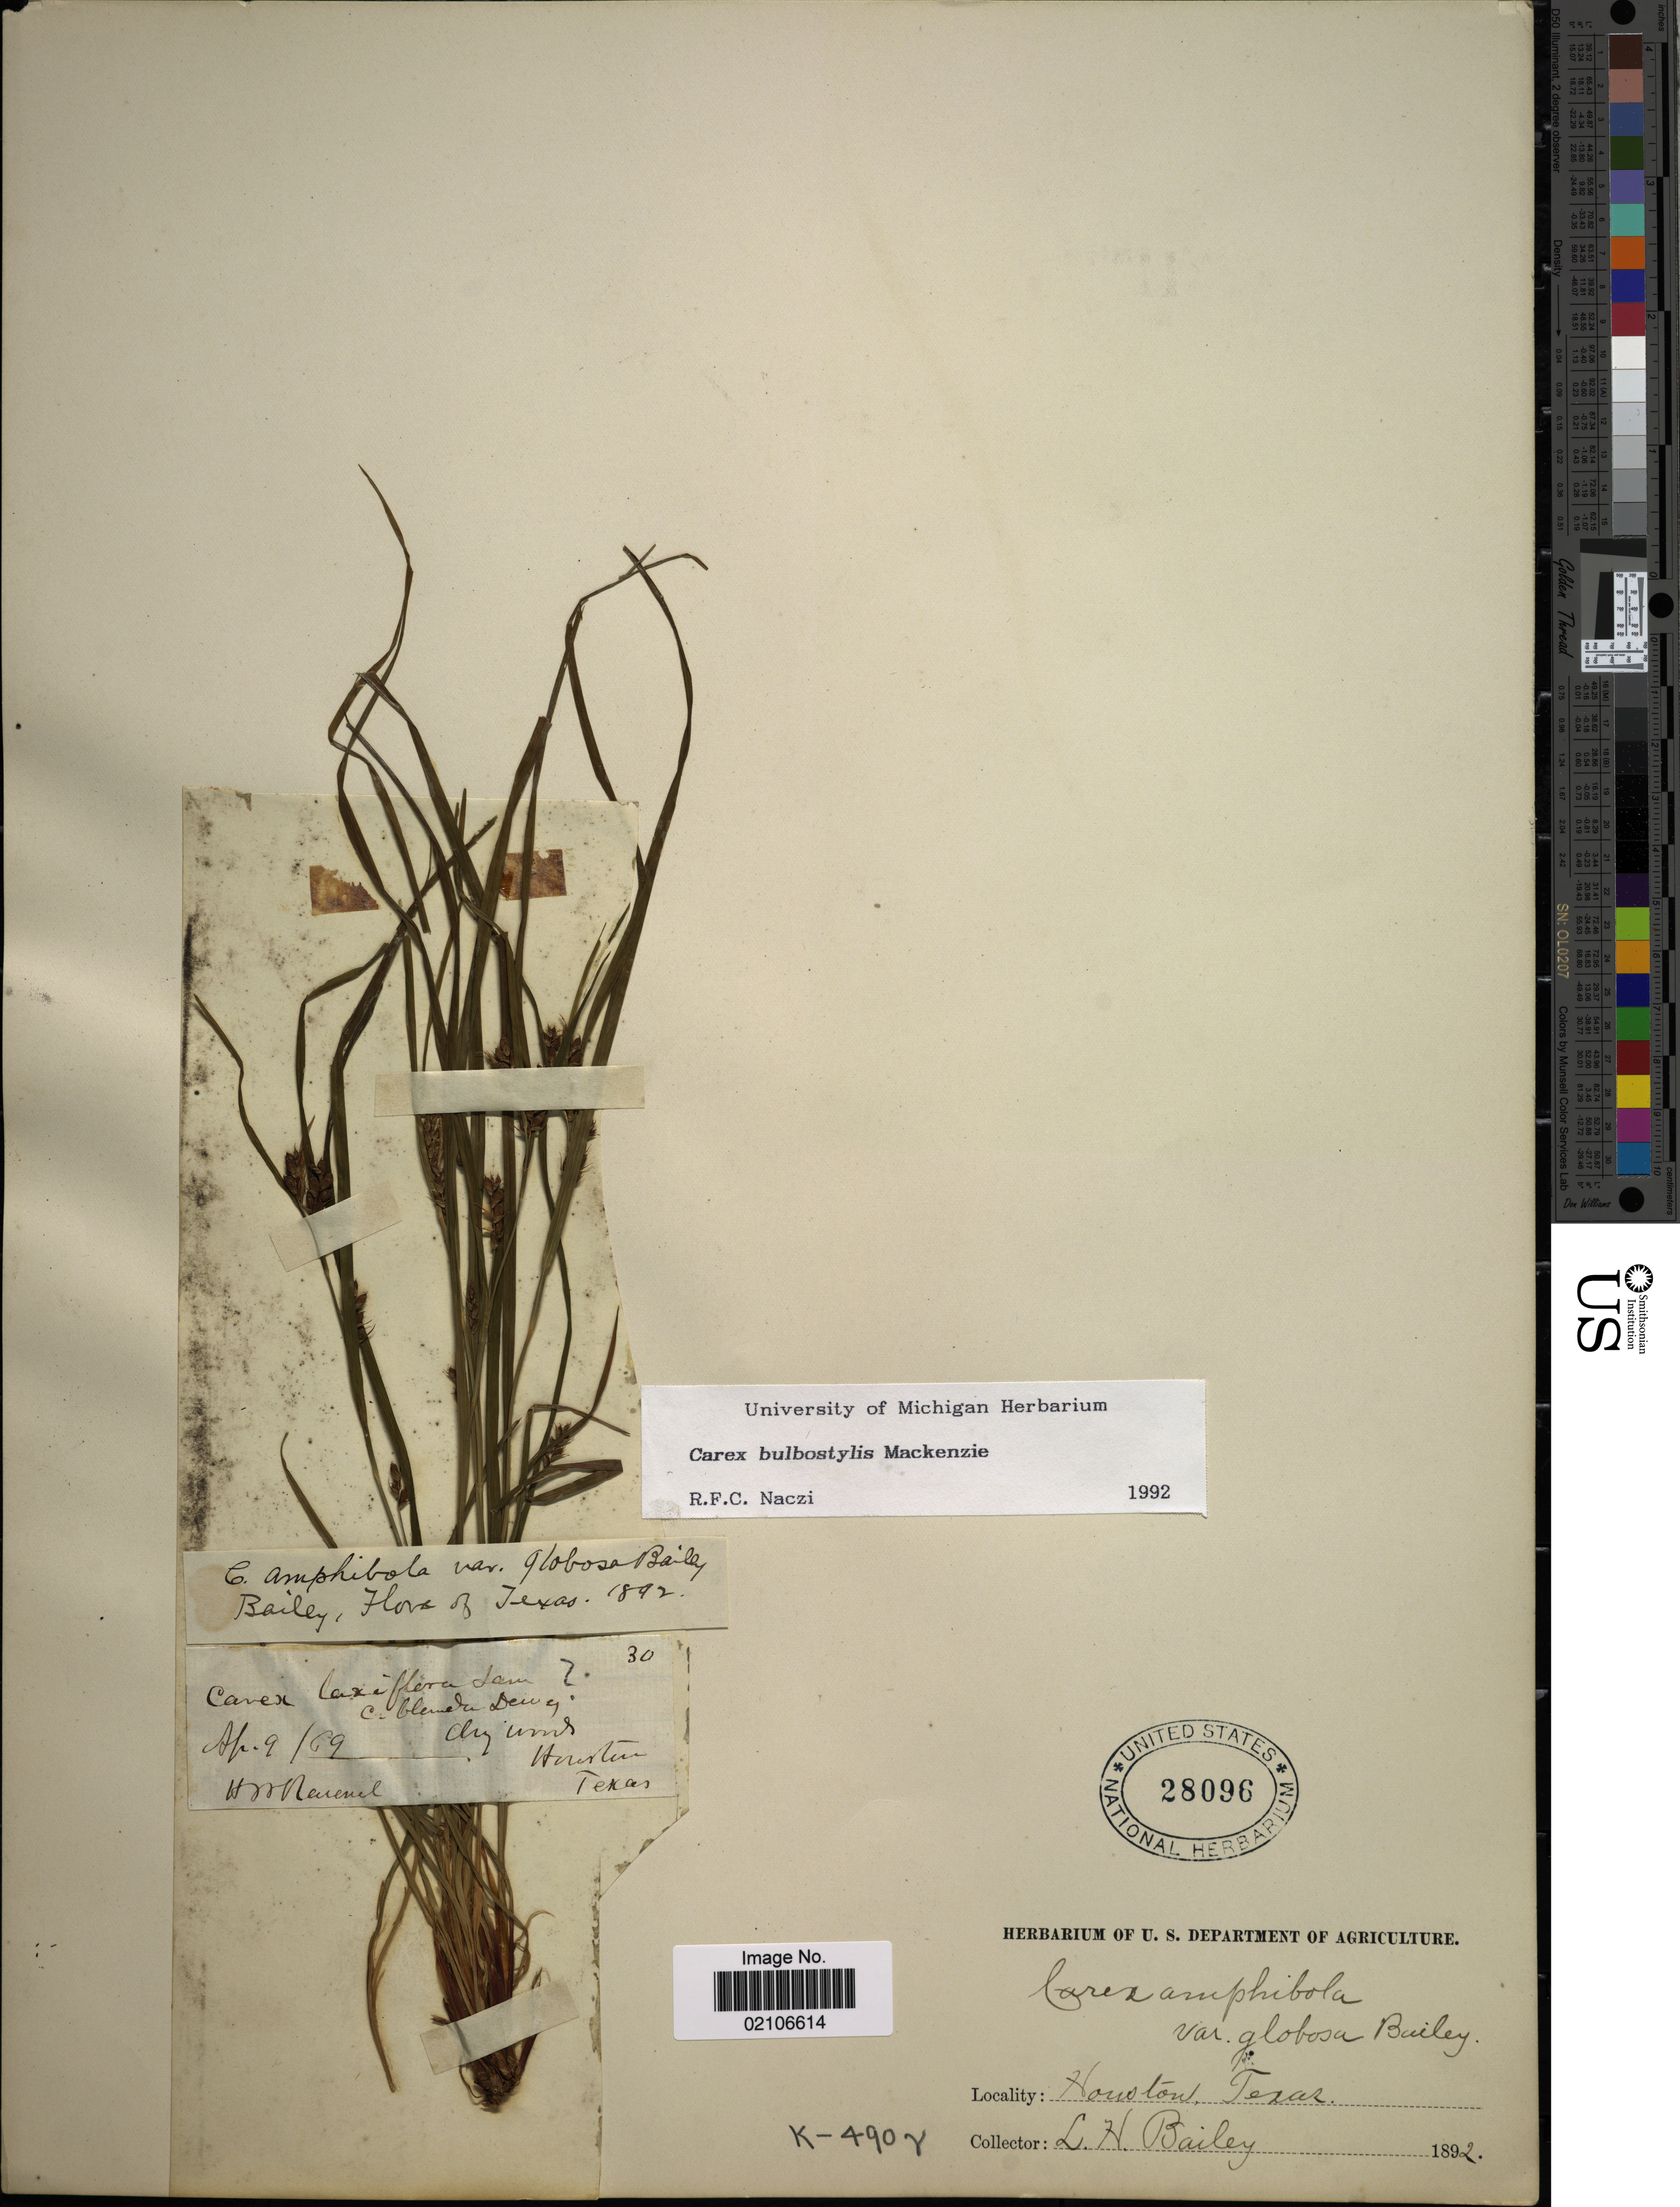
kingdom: Plantae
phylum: Tracheophyta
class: Liliopsida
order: Poales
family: Cyperaceae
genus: Carex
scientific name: Carex bulbostylis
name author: Mack.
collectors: L. H. Bailey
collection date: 1892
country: United States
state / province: Texas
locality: Houston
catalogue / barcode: US 28096